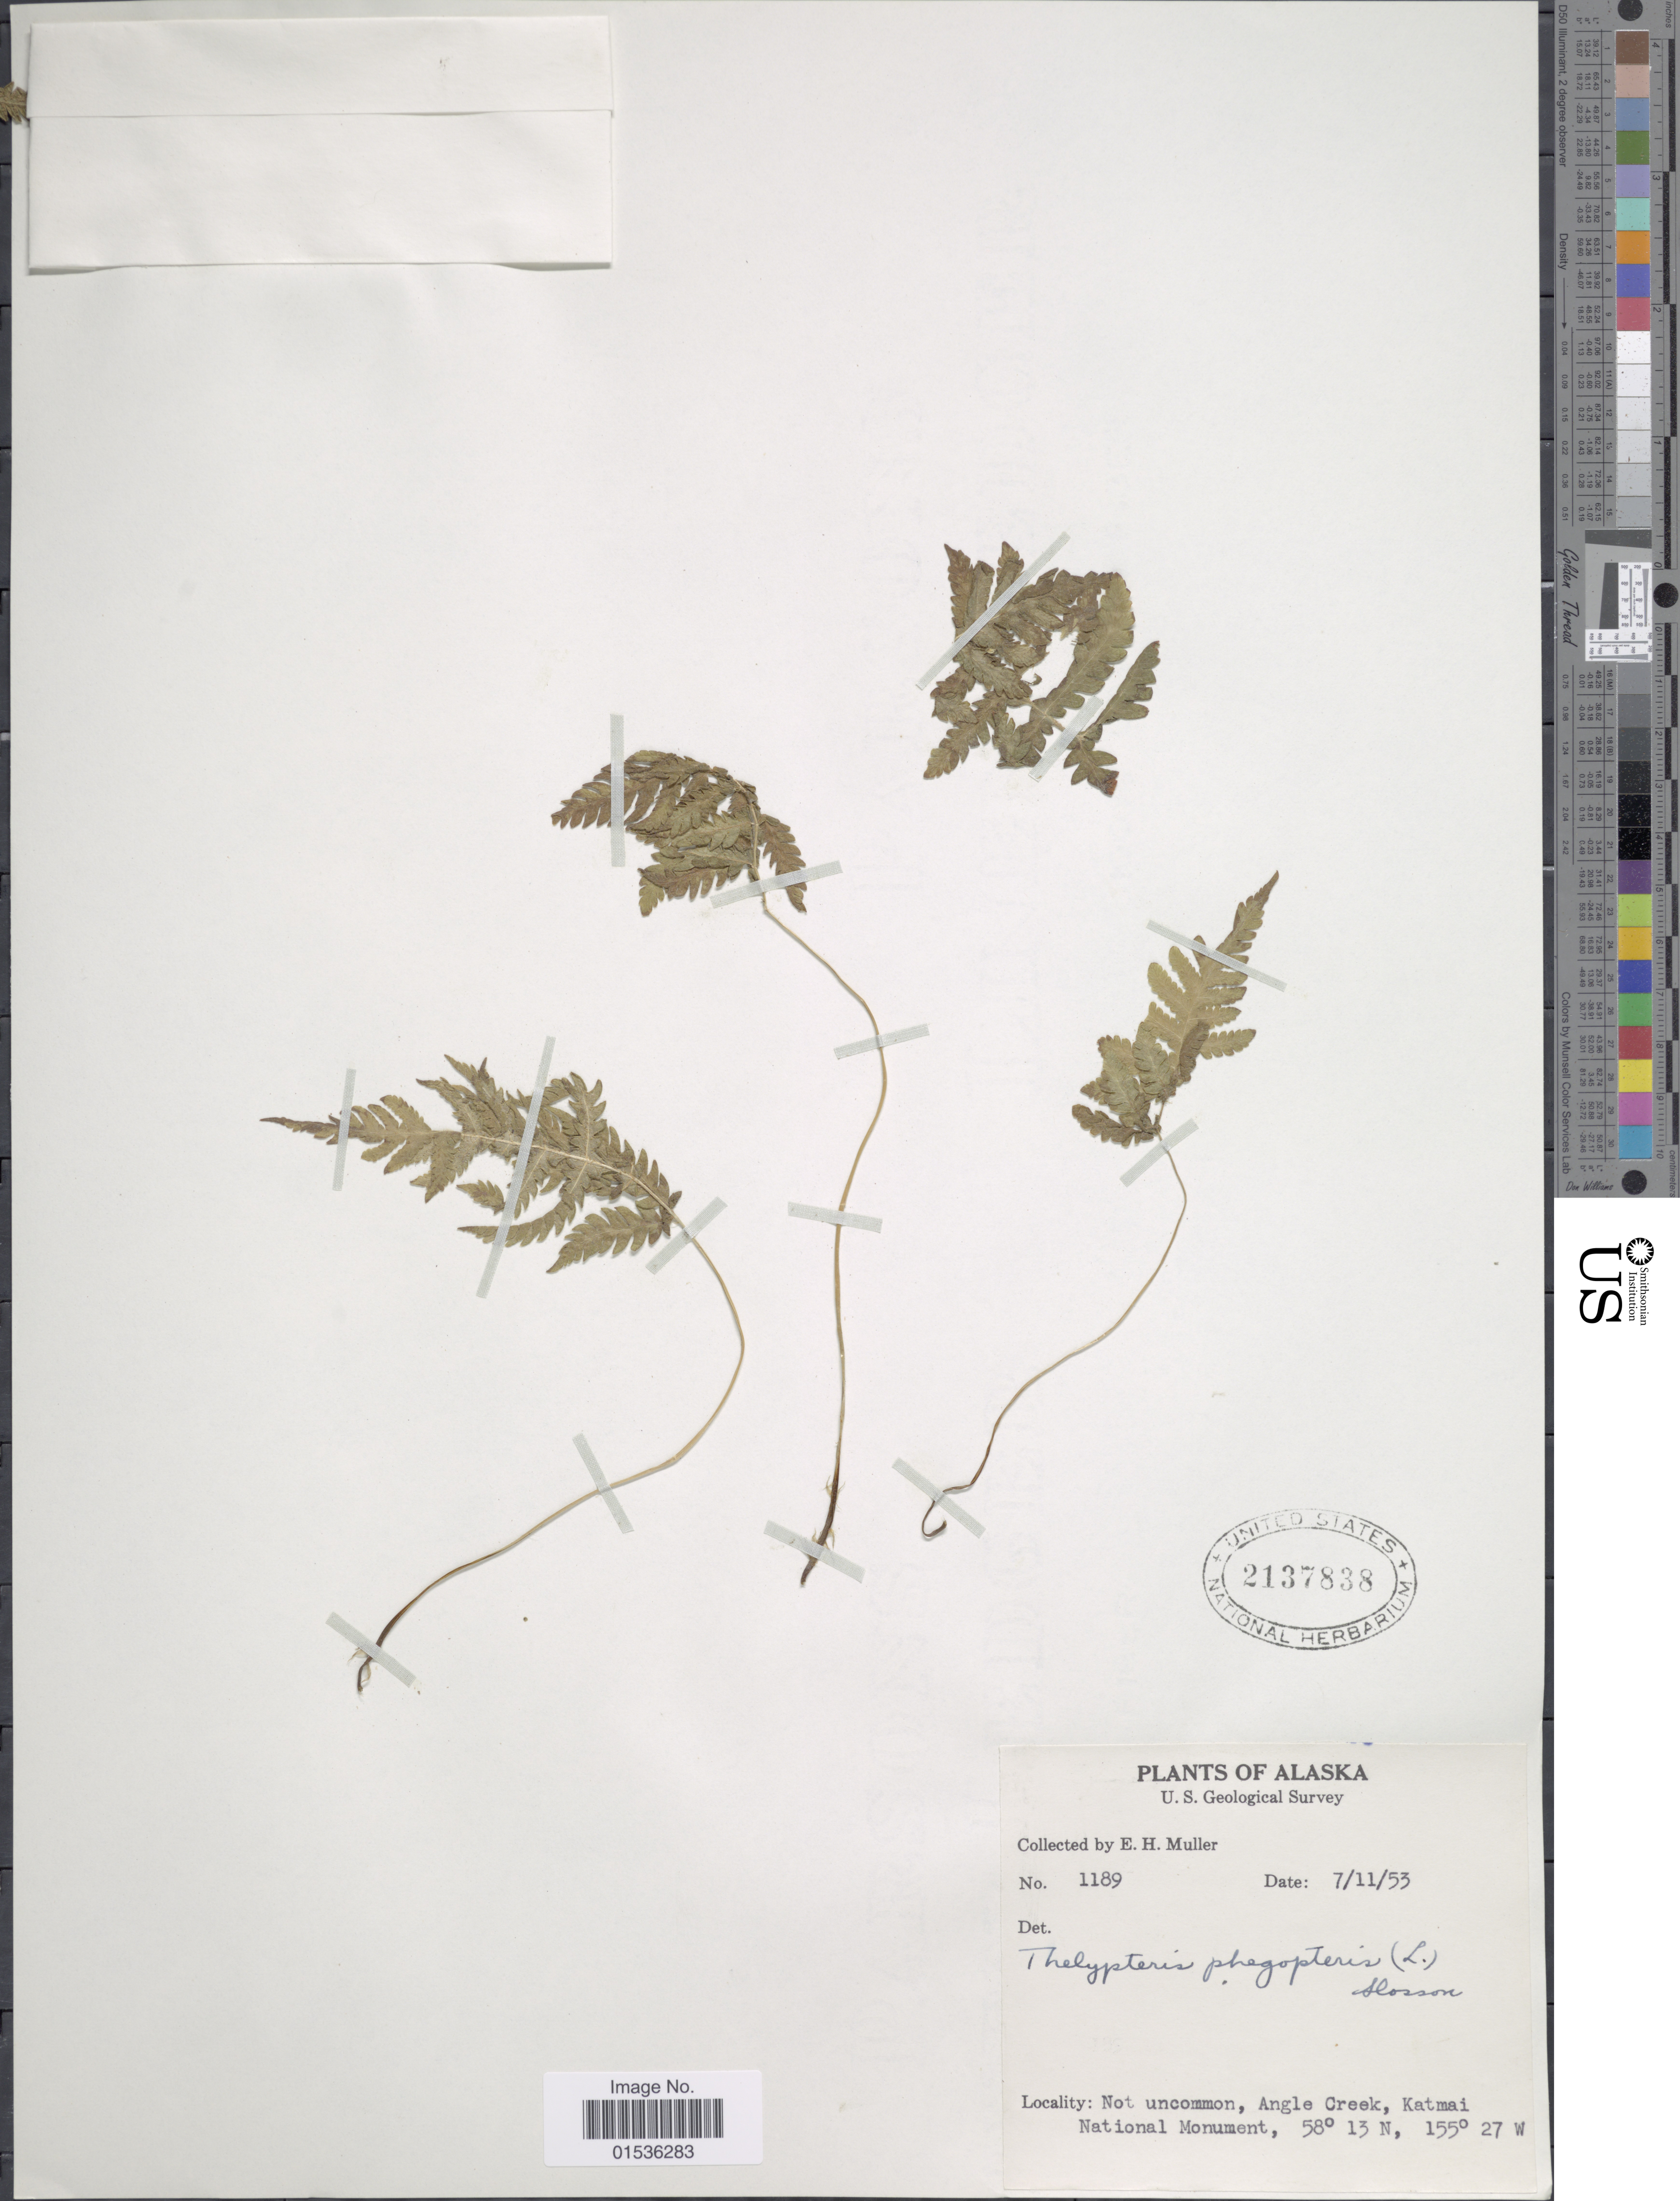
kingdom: Plantae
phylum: Tracheophyta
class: Polypodiopsida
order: Polypodiales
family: Thelypteridaceae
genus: Phegopteris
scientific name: Phegopteris connectilis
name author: (Michx.) Watt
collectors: E. H. Muller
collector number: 1189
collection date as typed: Transcribed d/m/y: 11/7/53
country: United States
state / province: Alaska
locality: Angle Creek, Katmai National Monument.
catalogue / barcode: US 2137838